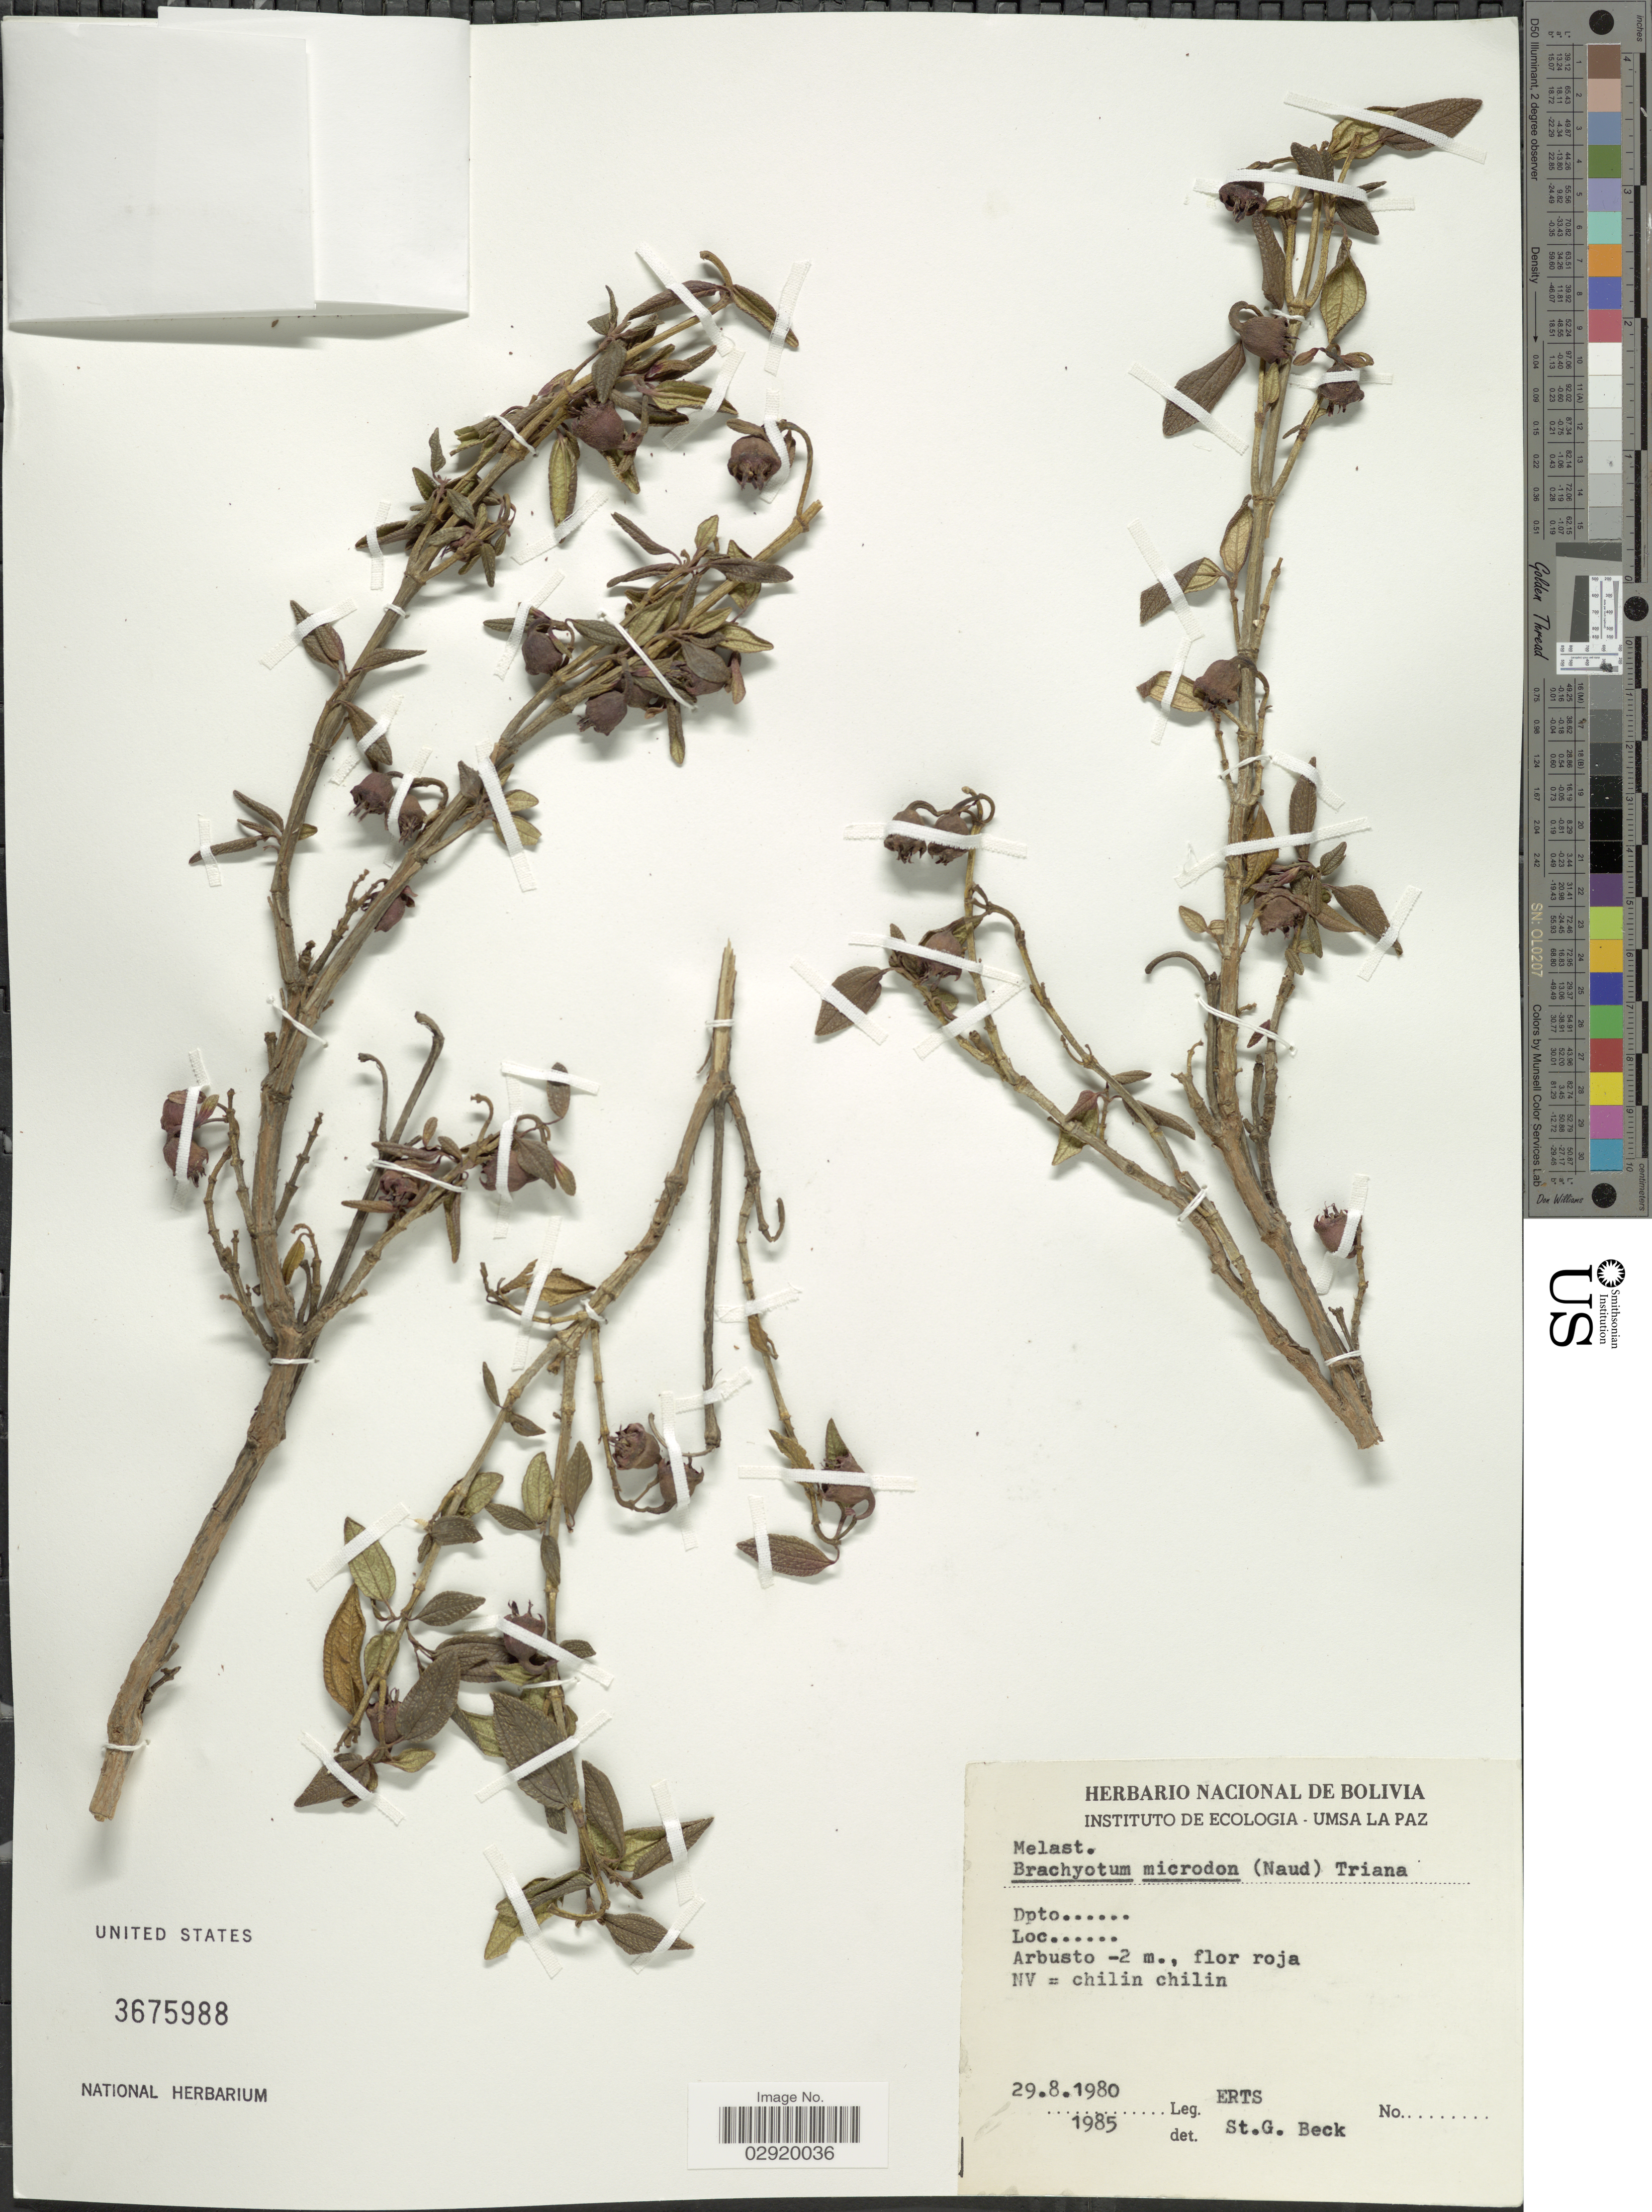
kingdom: Plantae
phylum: Tracheophyta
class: Magnoliopsida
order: Myrtales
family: Melastomataceae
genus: Brachyotum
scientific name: Brachyotum microdon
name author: (Naudin) Triana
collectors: Erts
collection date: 1980-08-29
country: Bolivia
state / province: La Paz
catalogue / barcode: US 3675988